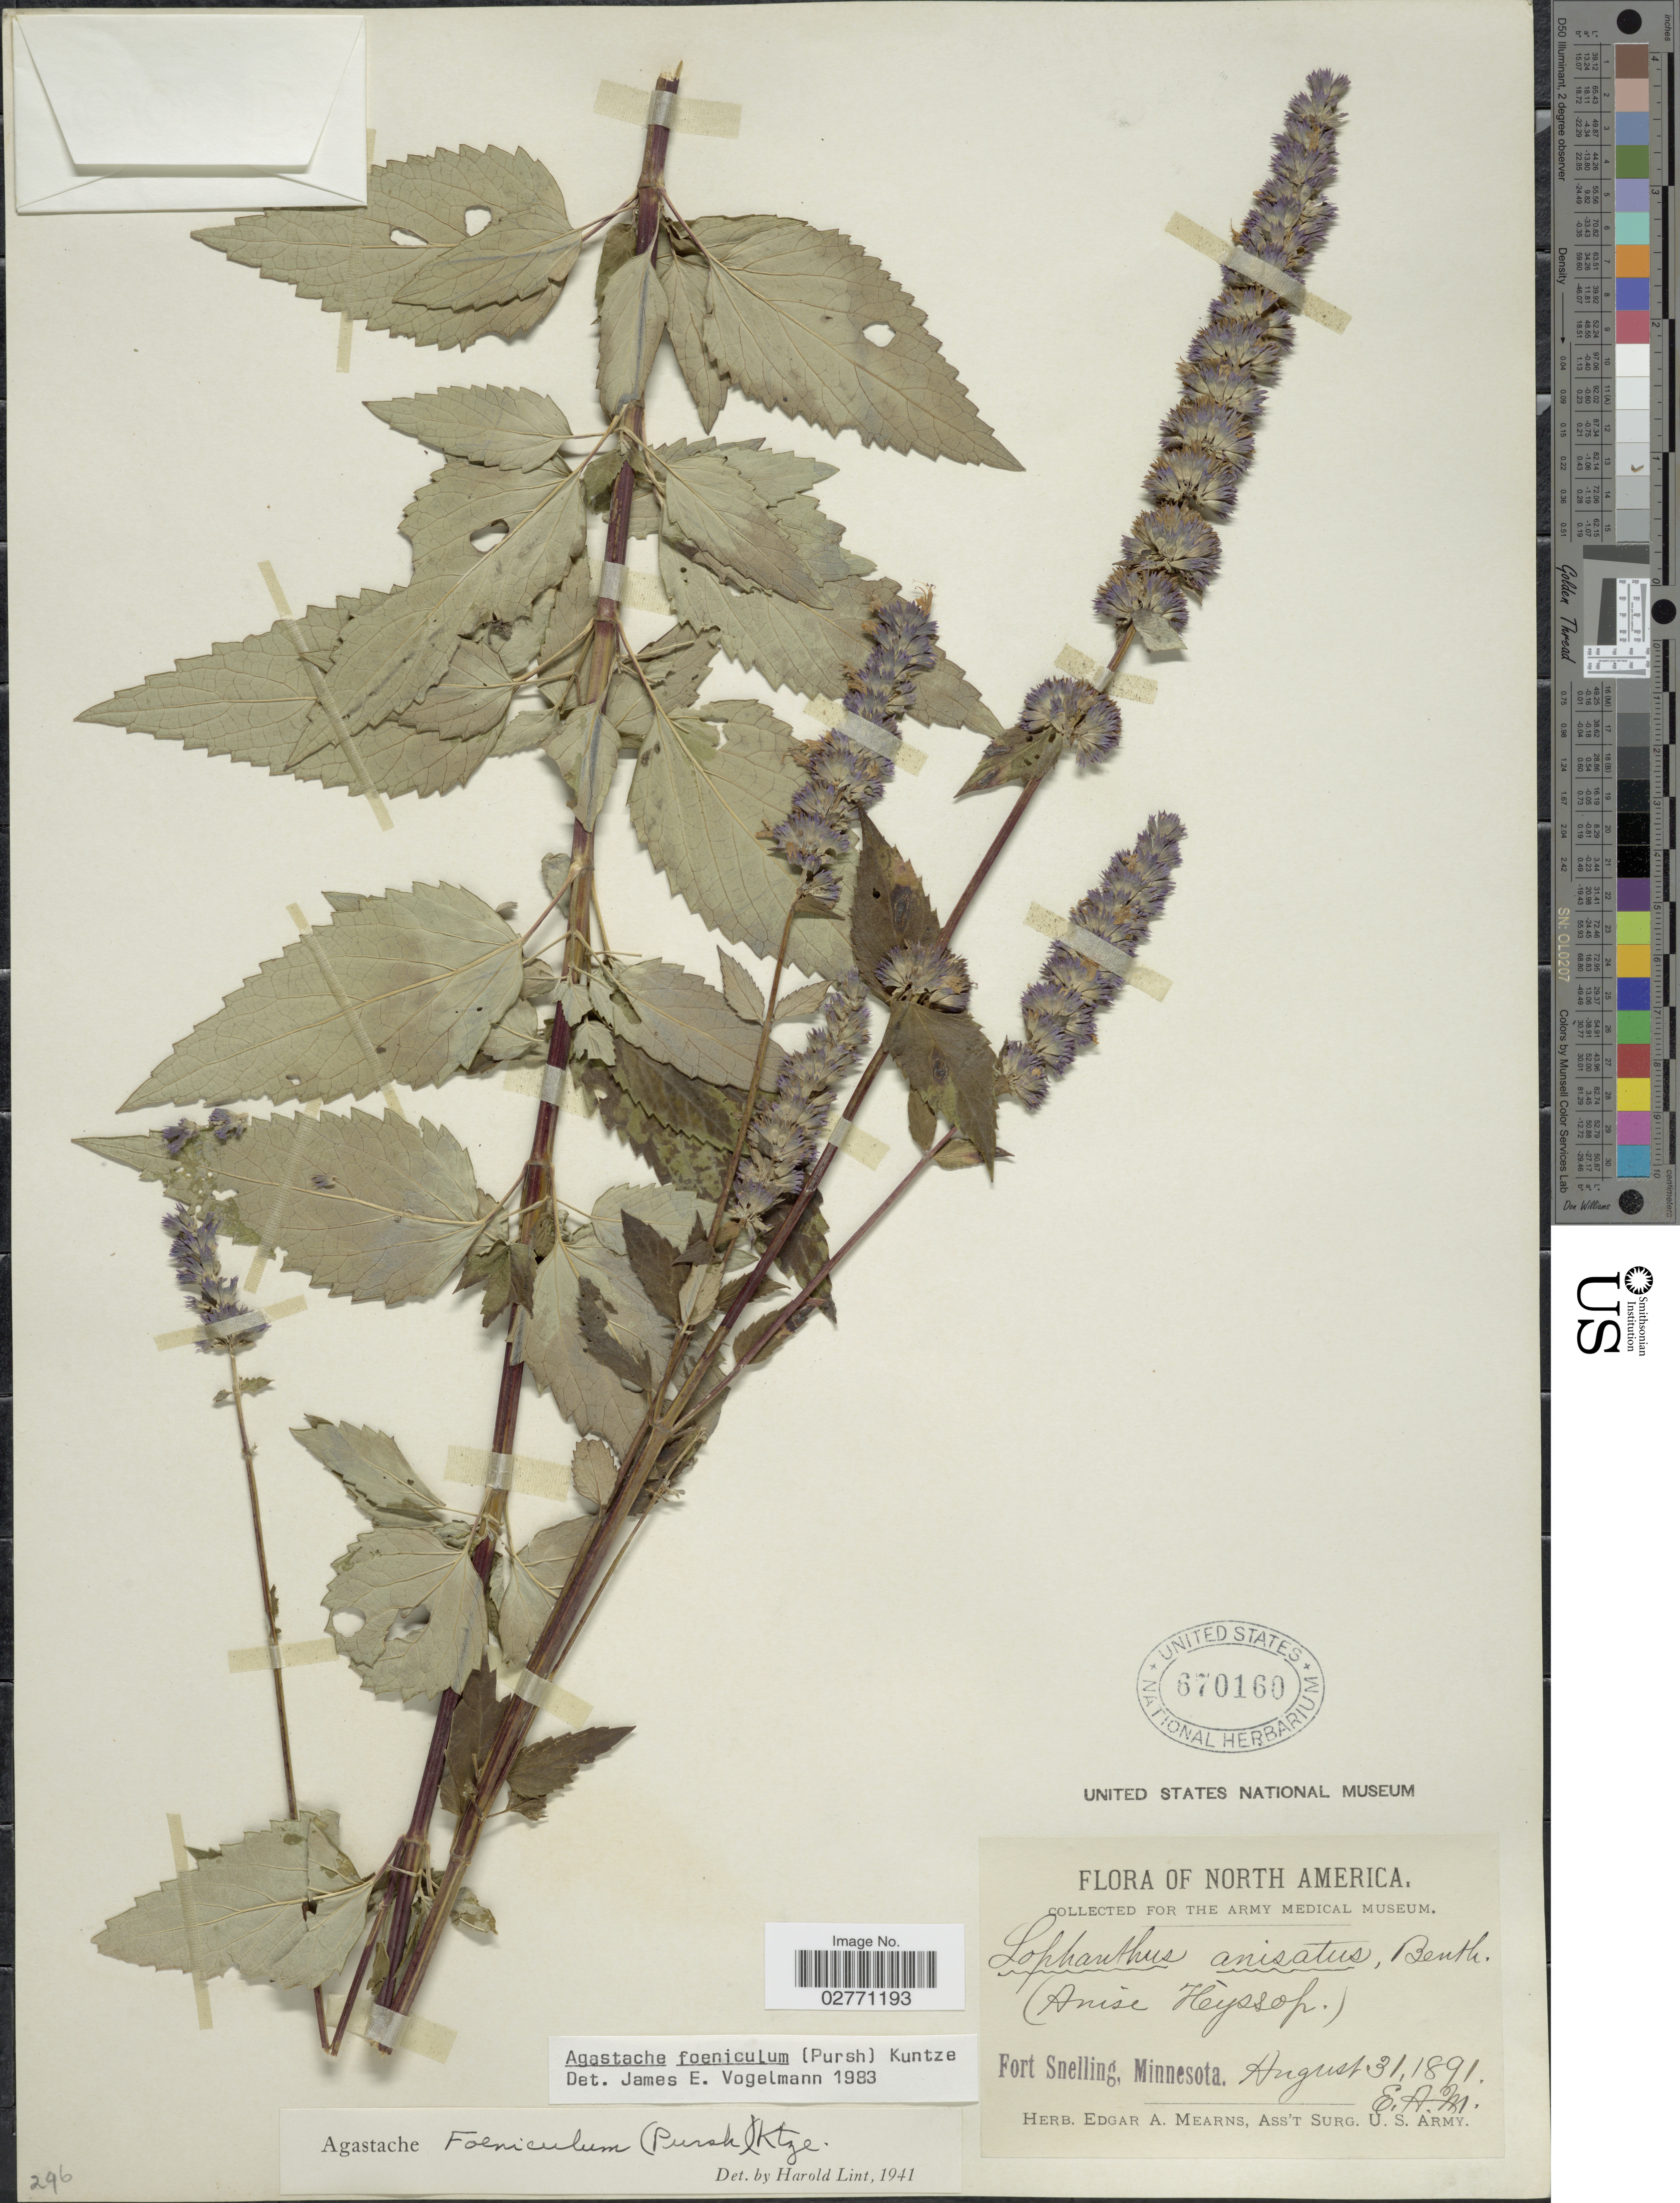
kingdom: Plantae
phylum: Tracheophyta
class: Magnoliopsida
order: Lamiales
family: Lamiaceae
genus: Agastache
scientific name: Agastache foeniculum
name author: (Pursh) Kuntze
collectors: E. A. Mearns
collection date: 1891-08-31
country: United States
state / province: Minnesota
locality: Fort Snelling.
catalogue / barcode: US 670160